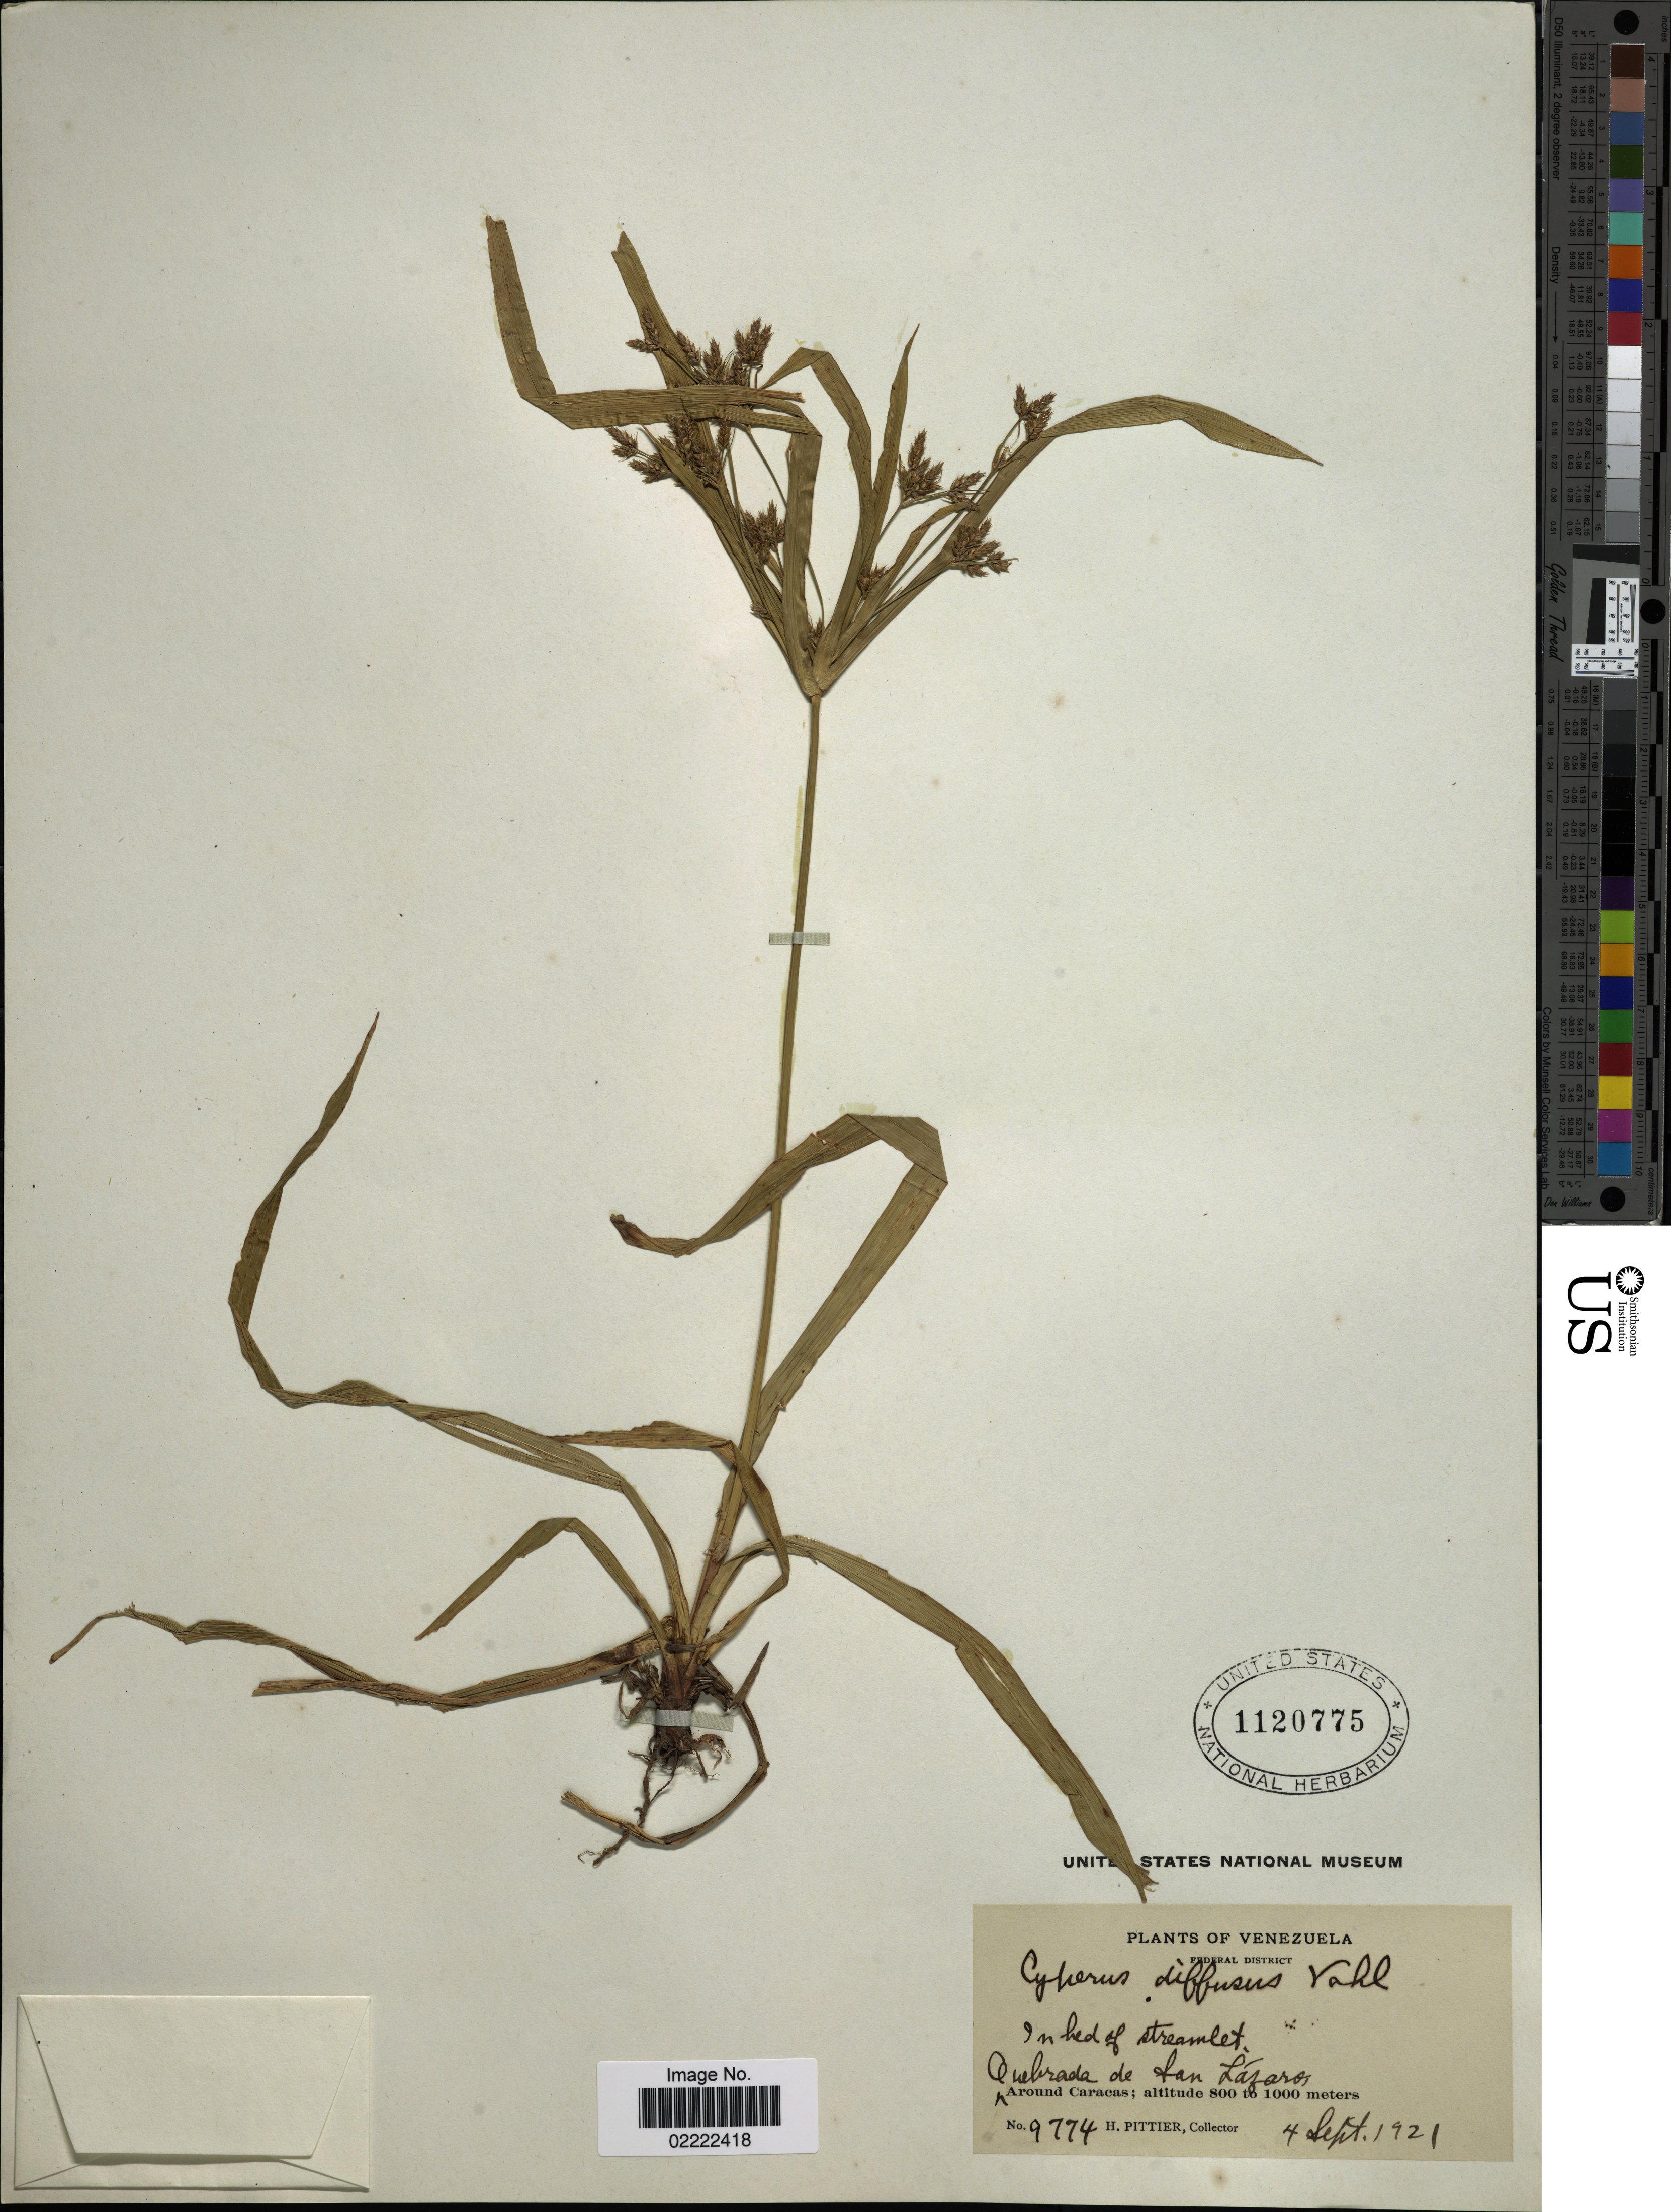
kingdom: Plantae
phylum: Tracheophyta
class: Liliopsida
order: Poales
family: Cyperaceae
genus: Cyperus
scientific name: Cyperus laxus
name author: Lam.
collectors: H. F. Pittier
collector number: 9774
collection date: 1921-09-04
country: Venezuela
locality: Federal District. Quebrada de San Lazaro, Around Caracas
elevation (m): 800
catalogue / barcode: US 1120775